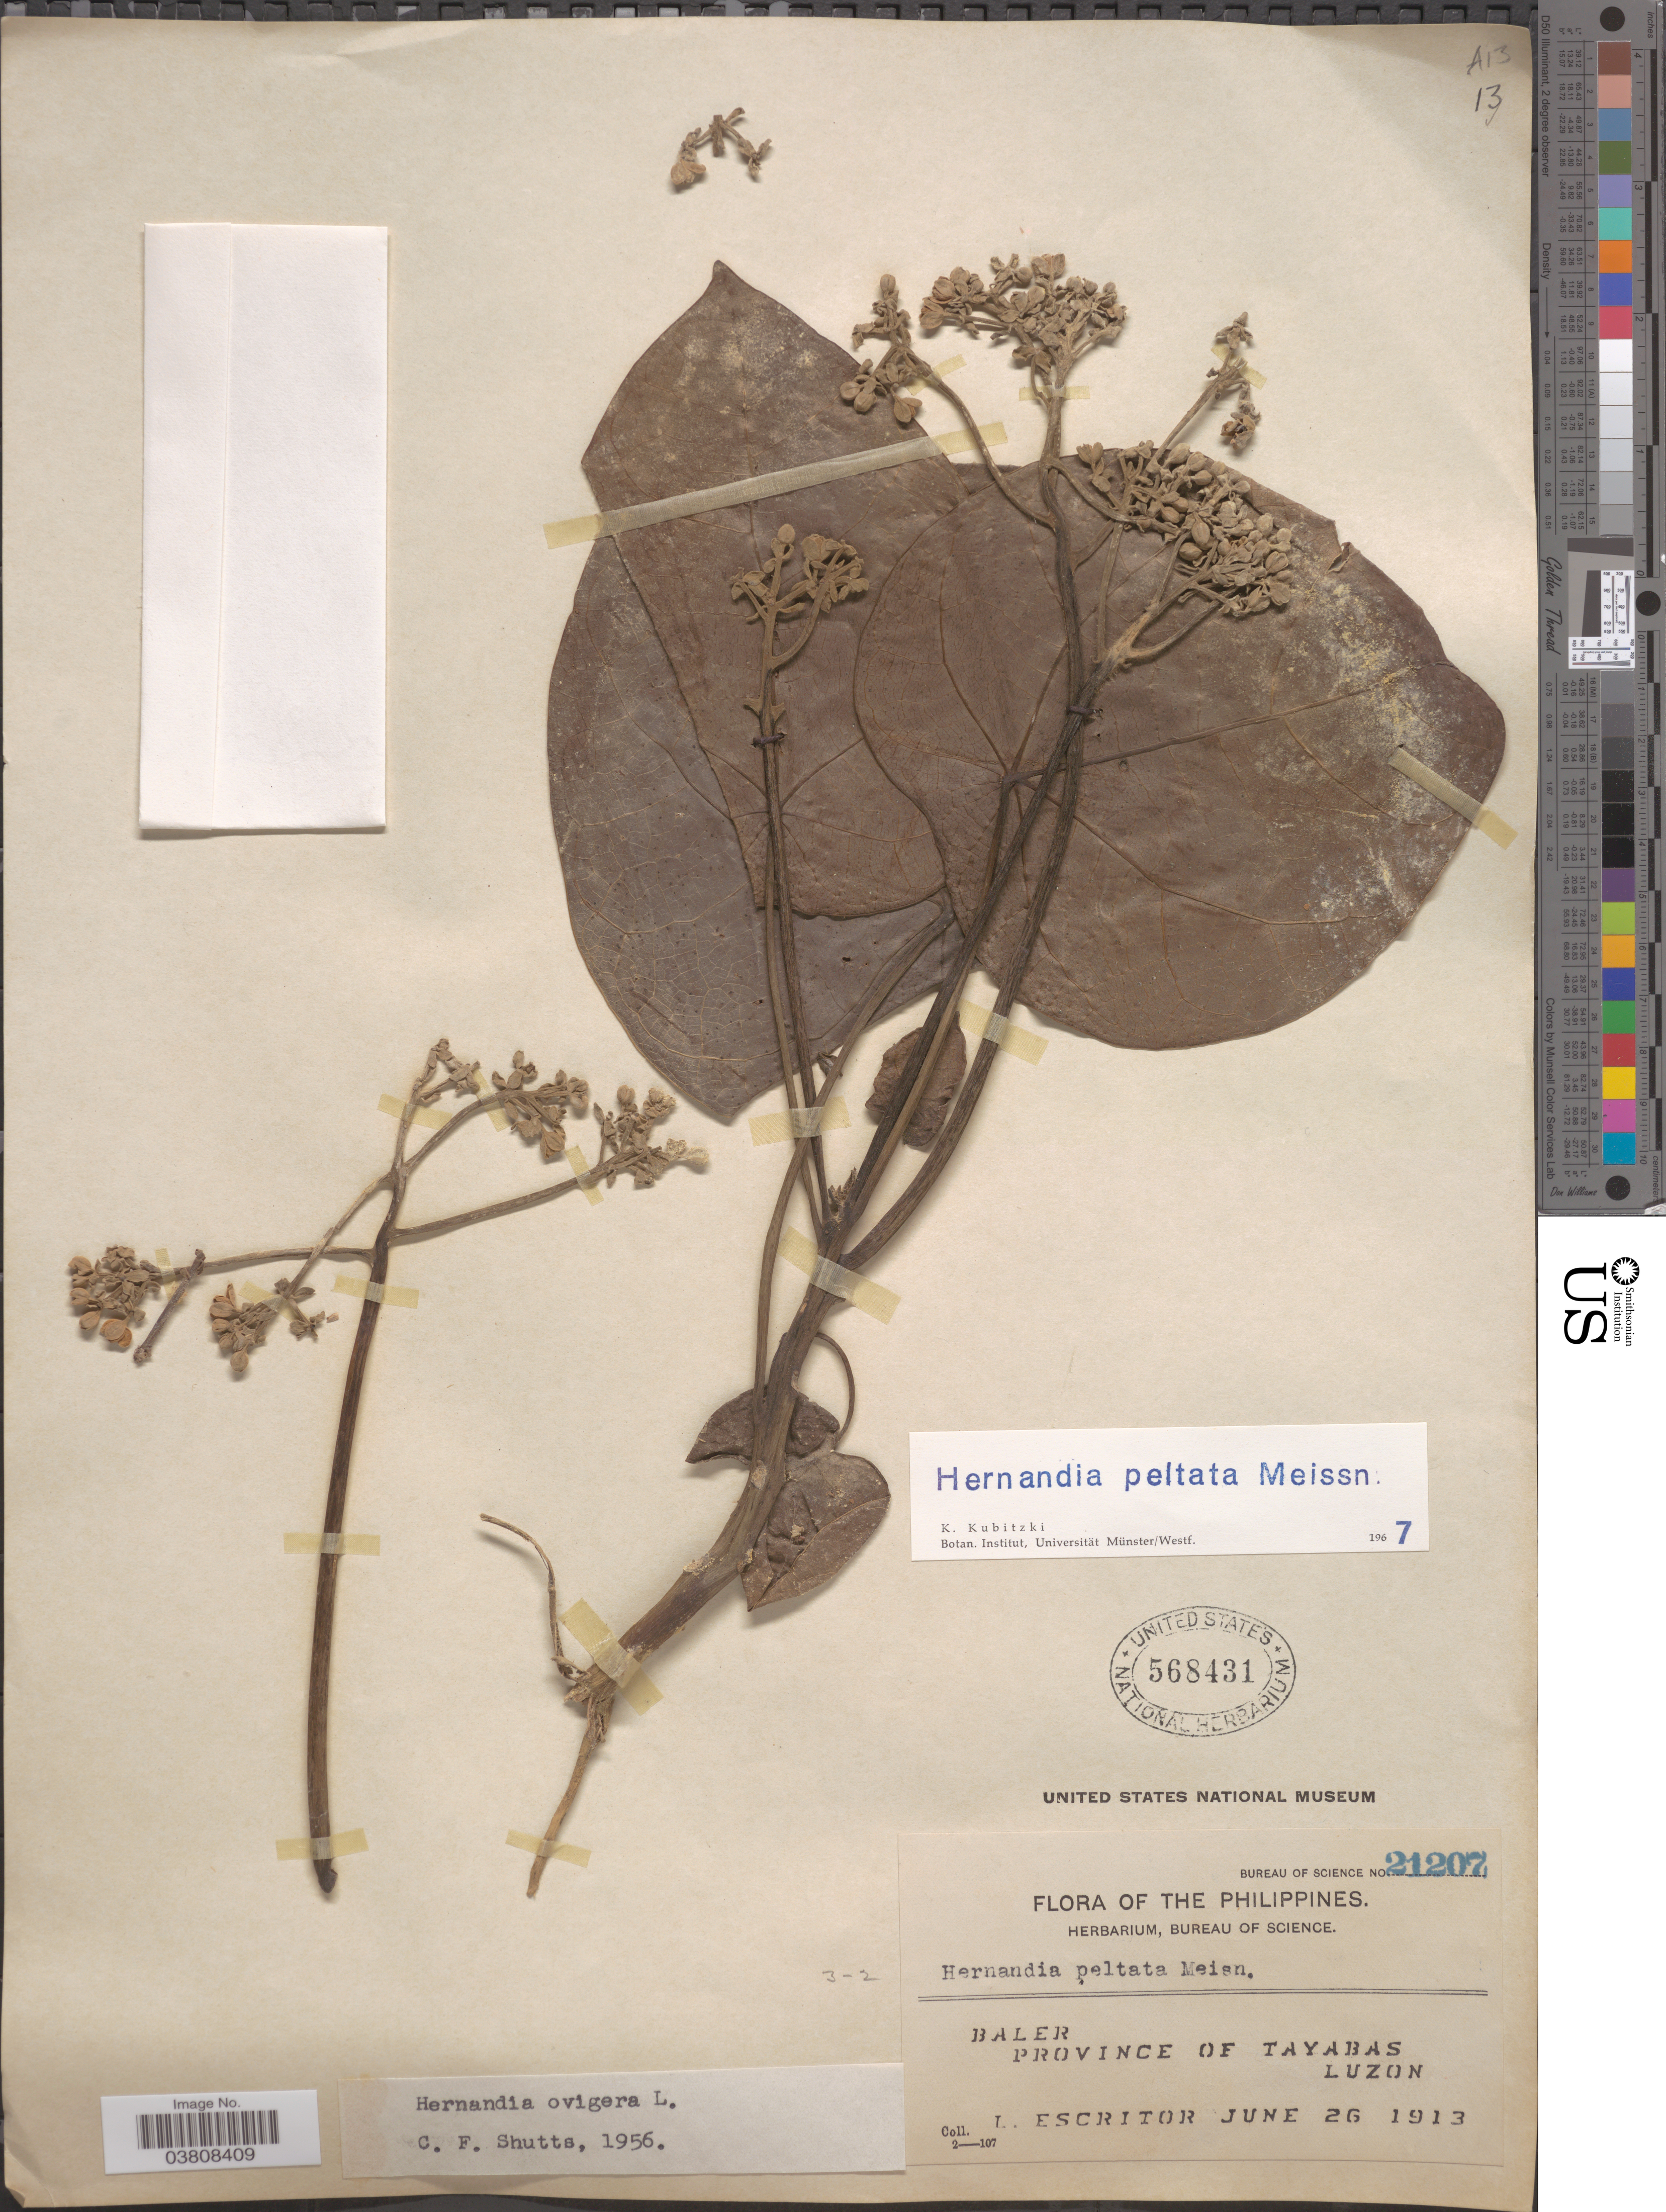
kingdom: Plantae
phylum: Tracheophyta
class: Magnoliopsida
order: Laurales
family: Hernandiaceae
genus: Hernandia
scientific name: Hernandia nymphaeifolia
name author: (C. Presl) Kubitzki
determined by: Strong, Mark T., (BOT), Smithsonian Institution - National Museum of Natural History (UNITED STATES)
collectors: L. Escritor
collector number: Bureau of Science 21207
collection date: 1913-06-26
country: Philippines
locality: Baler, Province of Tayabas, Luzon.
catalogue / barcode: US 568431